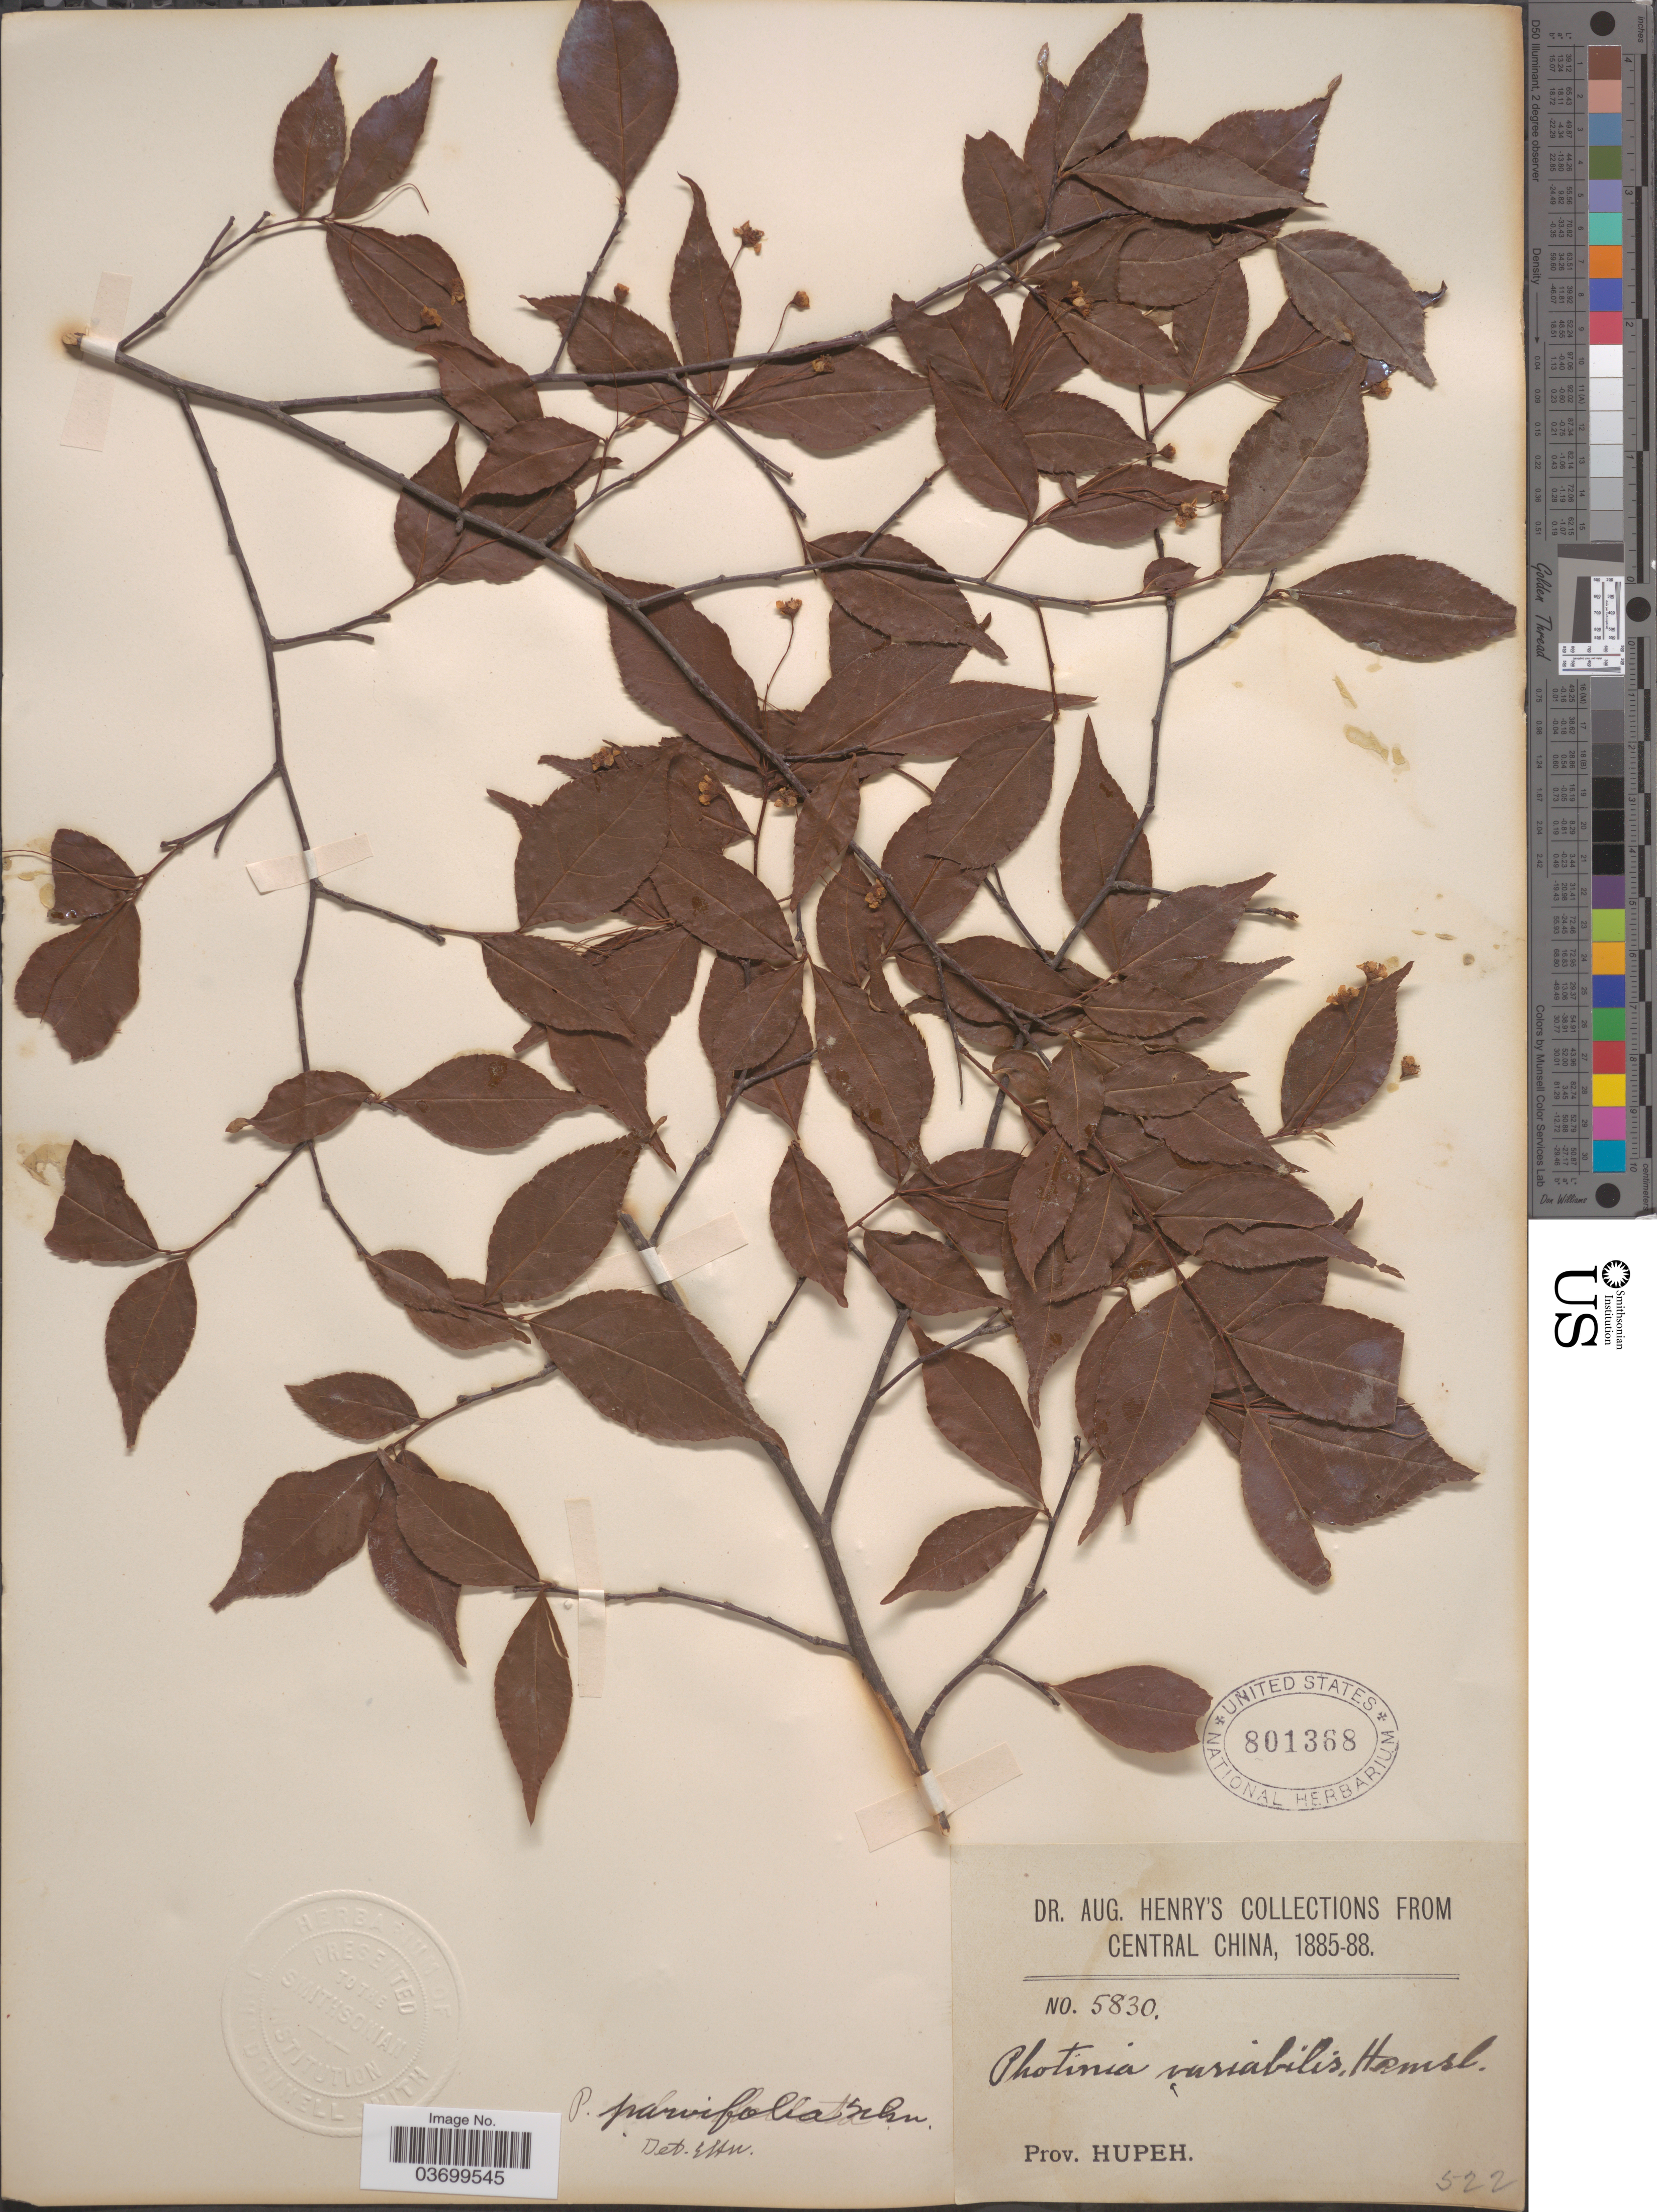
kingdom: Plantae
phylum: Tracheophyta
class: Magnoliopsida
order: Rosales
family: Rosaceae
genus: Photinia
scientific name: Photinia parvifolia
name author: (E. Pritz.) C.K. Schneid.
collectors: A. Henry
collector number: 5830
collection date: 1885/1888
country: China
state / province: Hubei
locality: Central China. Prov. Hupeh.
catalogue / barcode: US 801368